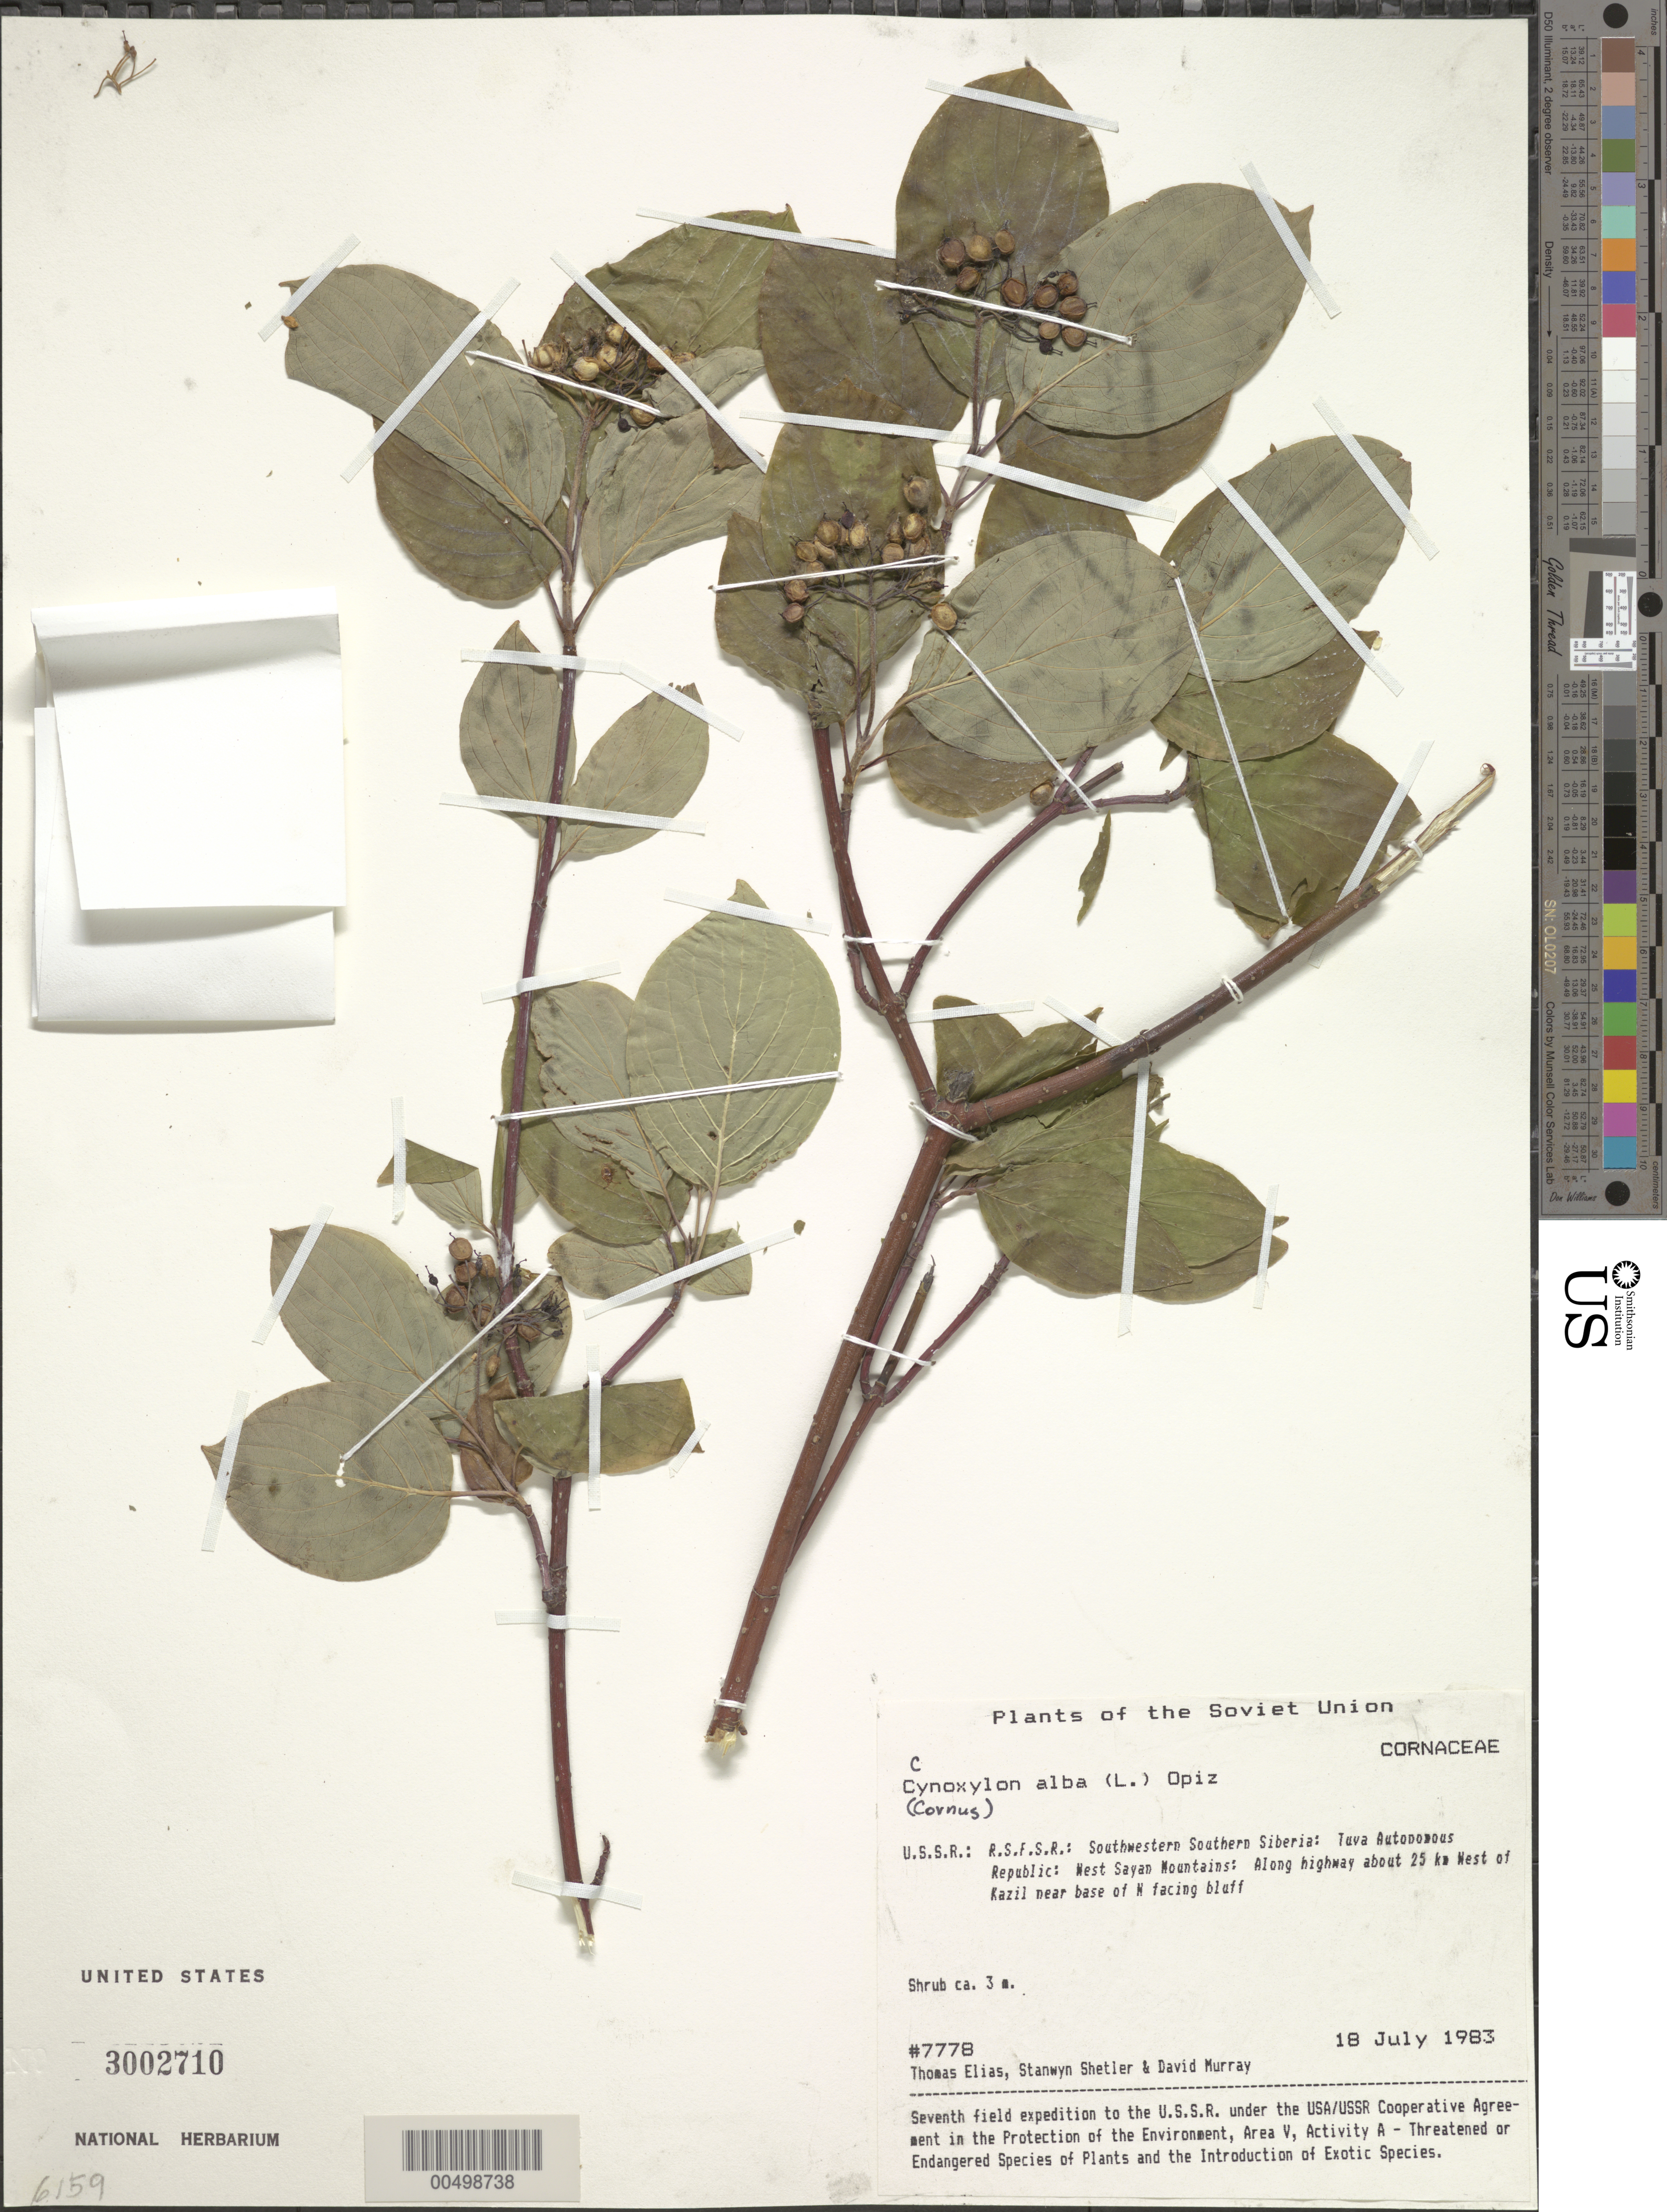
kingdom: Plantae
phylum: Tracheophyta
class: Magnoliopsida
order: Cornales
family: Cornaceae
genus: Cynoxylon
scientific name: Cynoxylon album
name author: (L.) Opiz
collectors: T. Elias, S. Shetler & D. F. Murray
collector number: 7778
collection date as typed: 18 Jul 1983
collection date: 1983-07-18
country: Russian Federation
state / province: Tuva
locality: West Sayan Mountains, along highway about 25 km W of Kazil [Kyzyl]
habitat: near base of N-facing bluff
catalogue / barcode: US 3002710